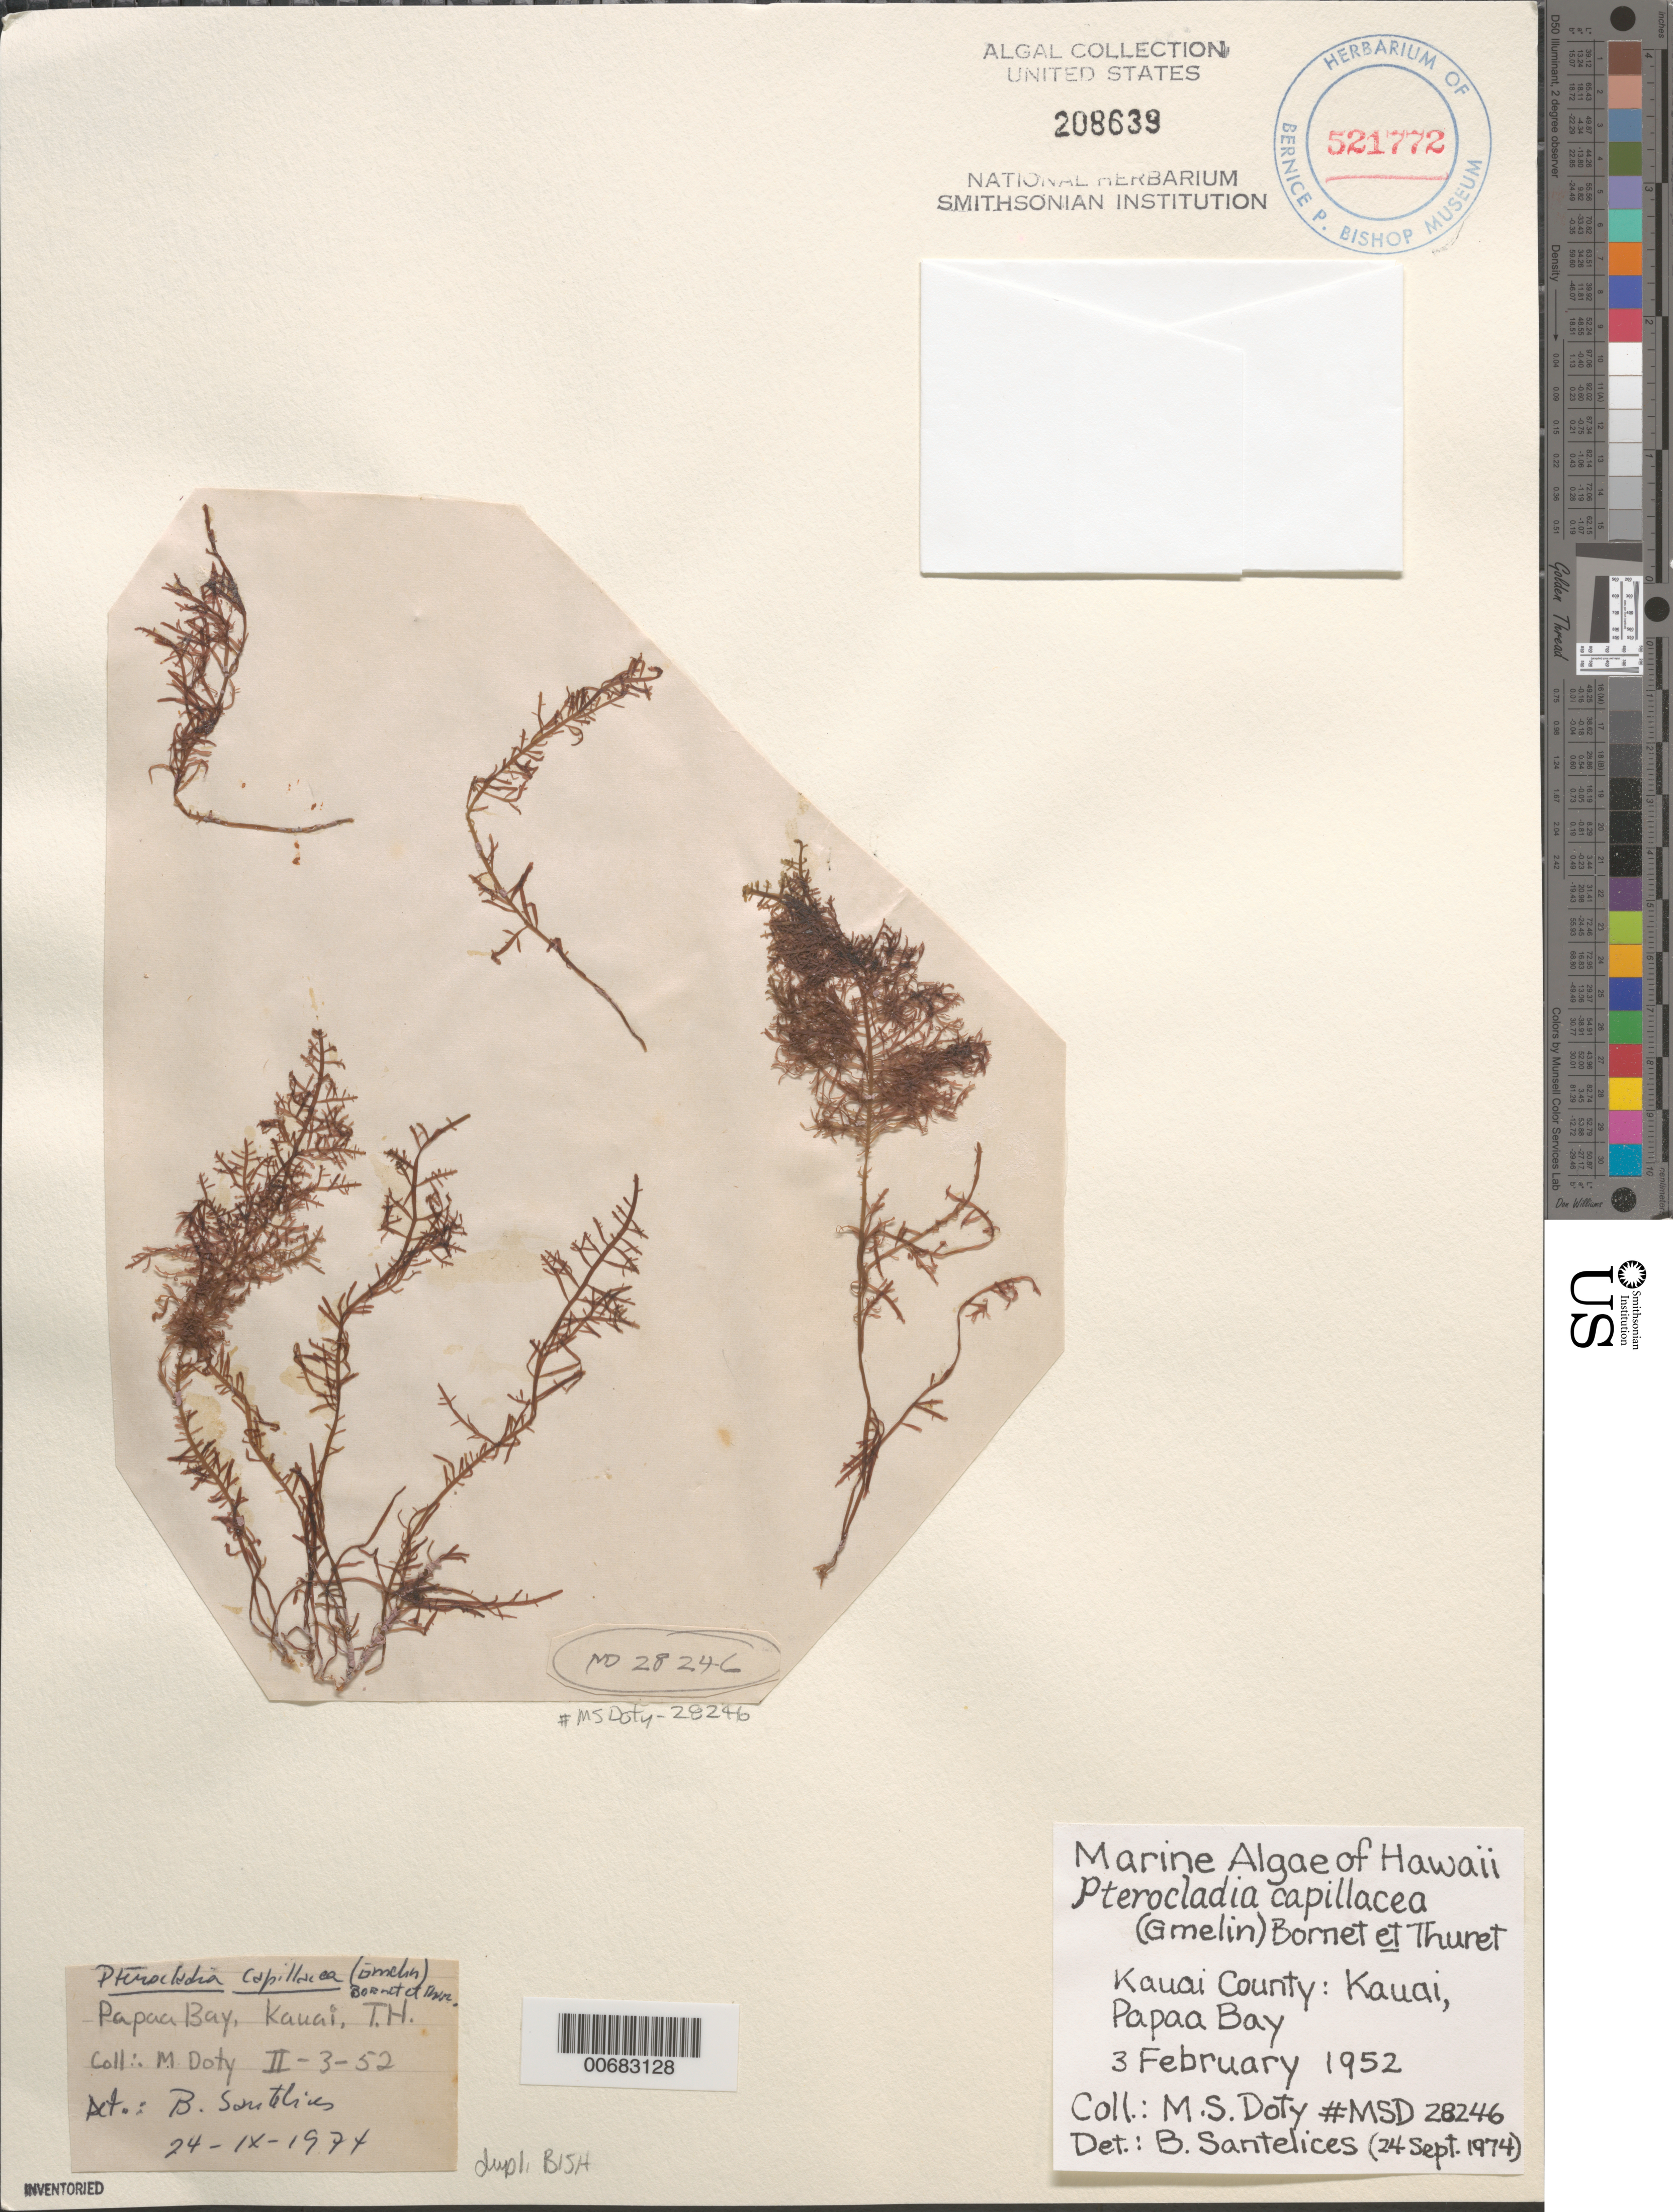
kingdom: Plantae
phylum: Rhodophyta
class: Florideophyceae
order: Gelidiales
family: Pterocladiaceae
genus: Pterocladiella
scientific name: Pterocladiella capillacea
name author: (S.G. Gmel.) Santelices & Hommers.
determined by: Algae name updating Project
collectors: M. S. Doty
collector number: MSD 28246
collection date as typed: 03 Feb 1952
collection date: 1952-02-03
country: United States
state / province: Hawaii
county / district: Kauai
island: Kaua'i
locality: Papaa Bay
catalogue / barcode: US 208639